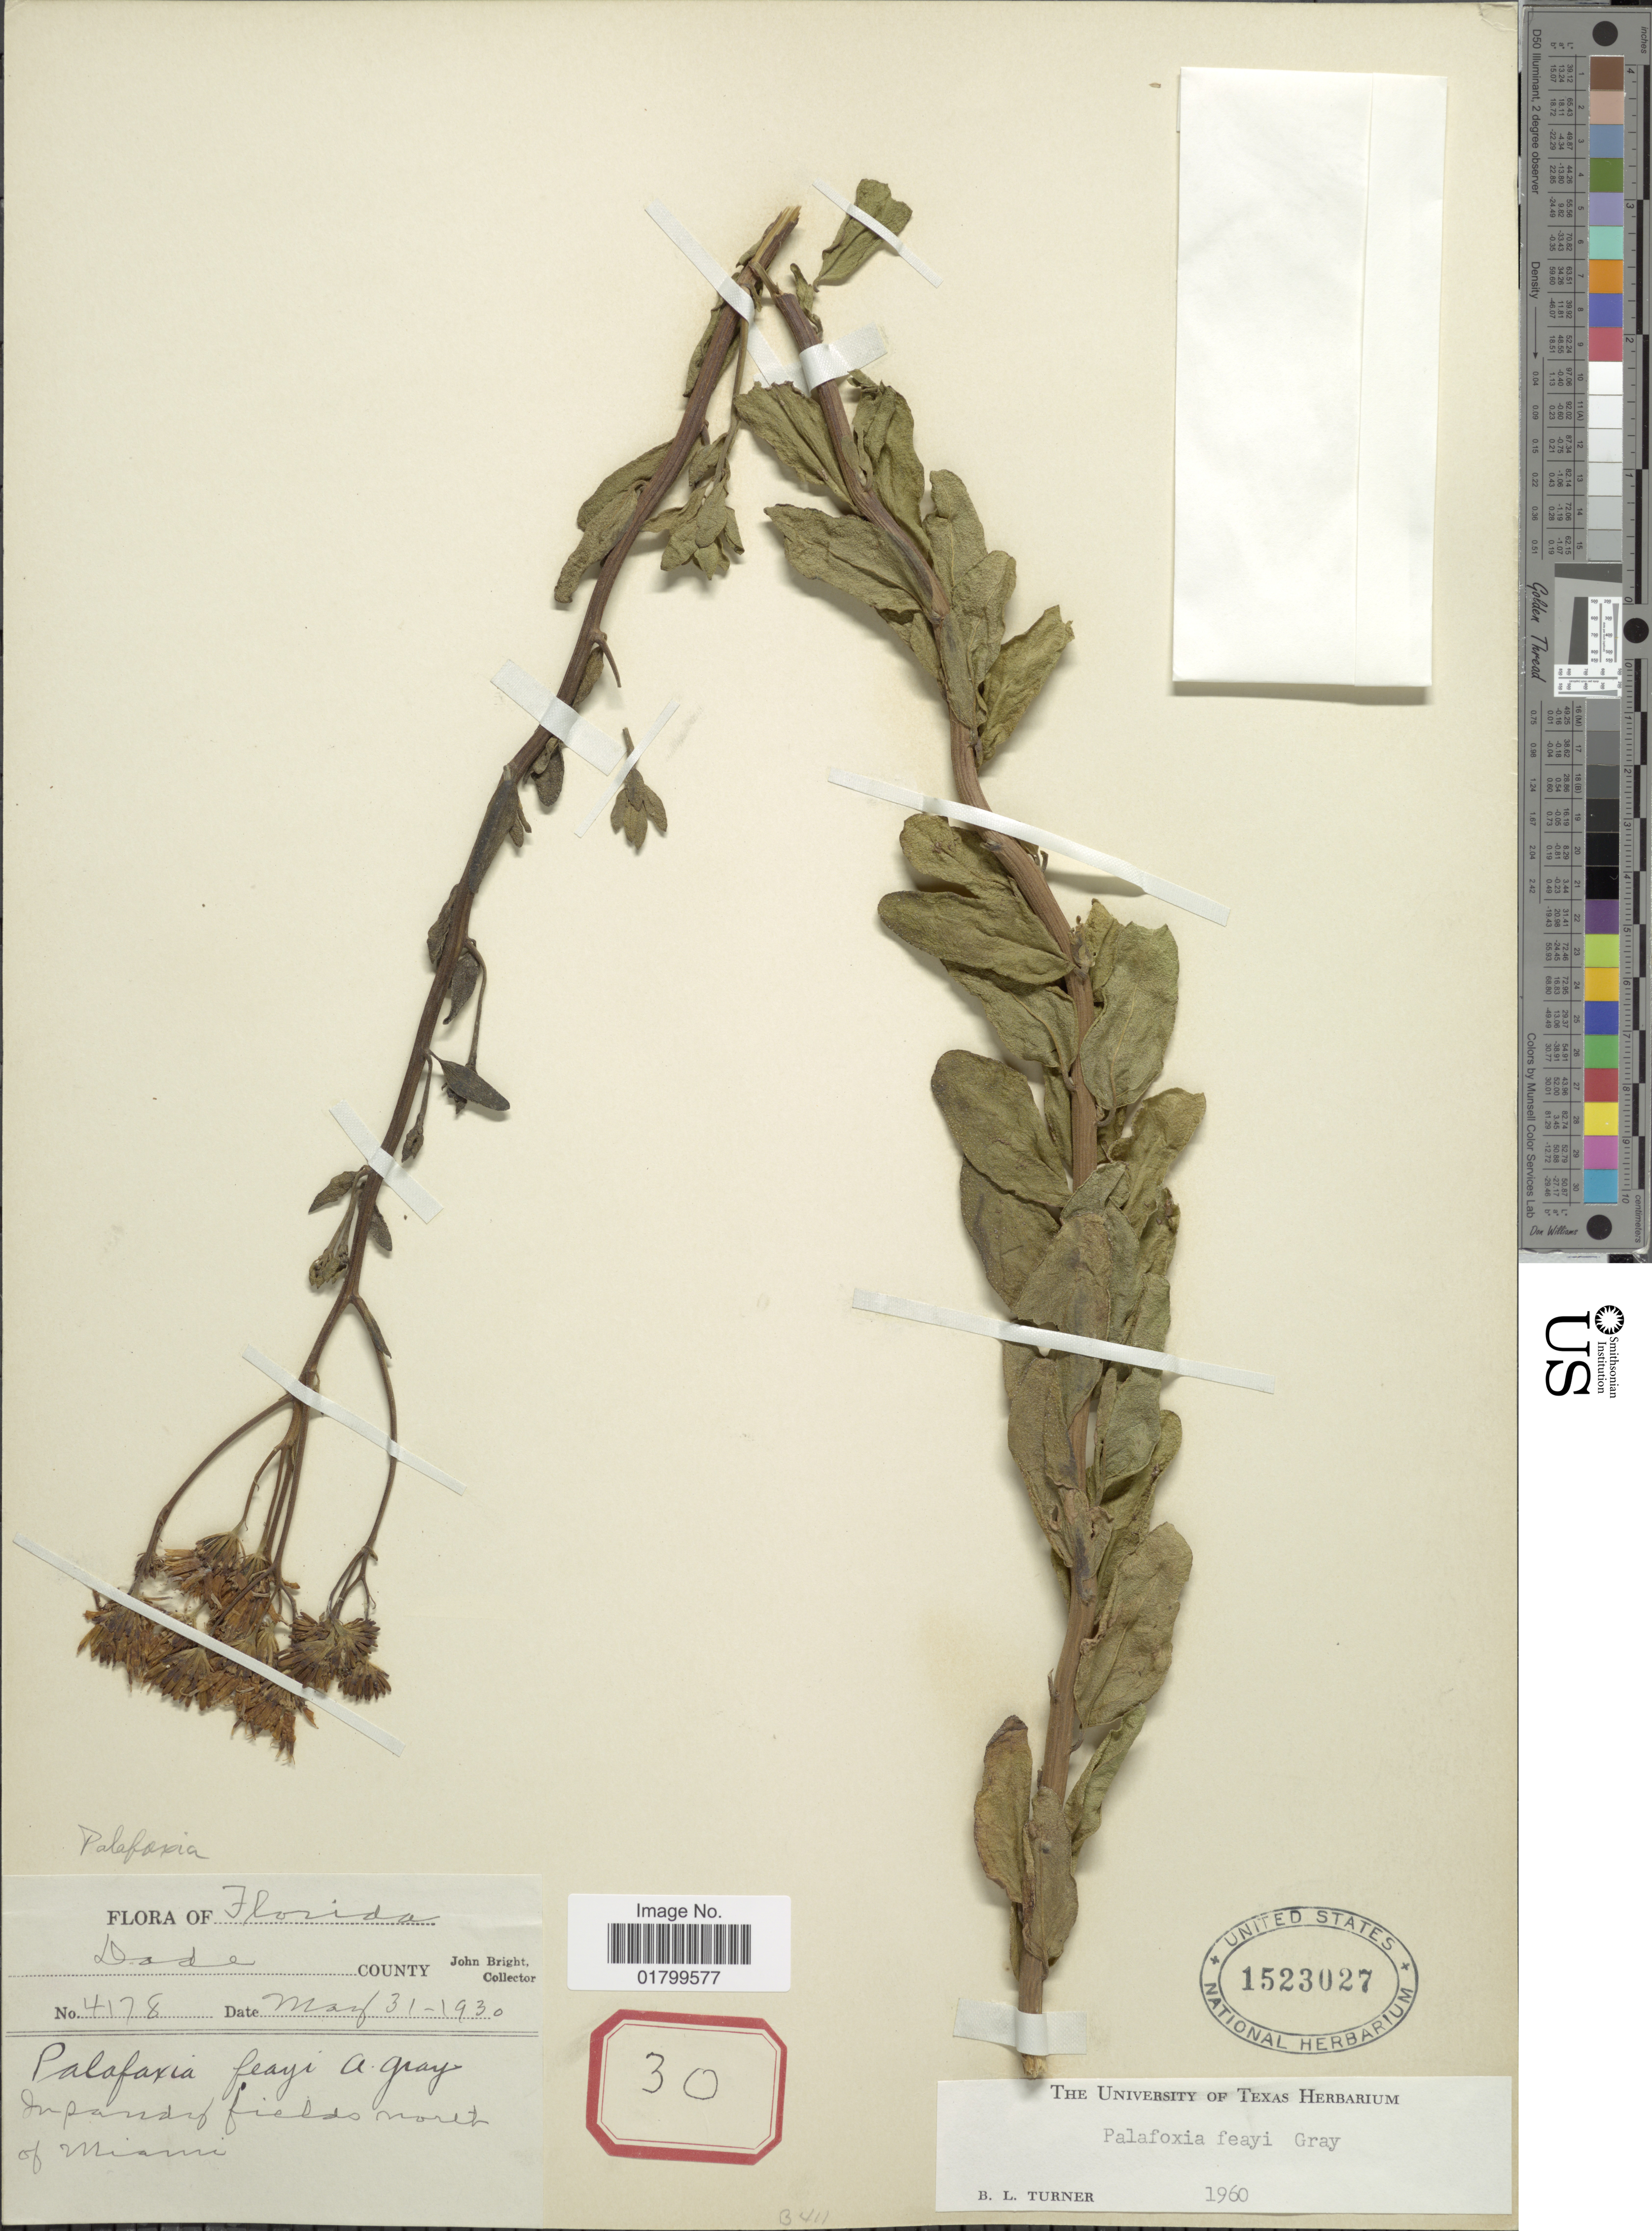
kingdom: Plantae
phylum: Tracheophyta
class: Magnoliopsida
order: Asterales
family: Asteraceae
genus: Palafoxia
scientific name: Palafoxia feayi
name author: A. Gray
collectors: J. Bright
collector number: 4178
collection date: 1930-03-31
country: United States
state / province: Florida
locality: Dade County, In sandy fields north of Miami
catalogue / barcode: US 1523027